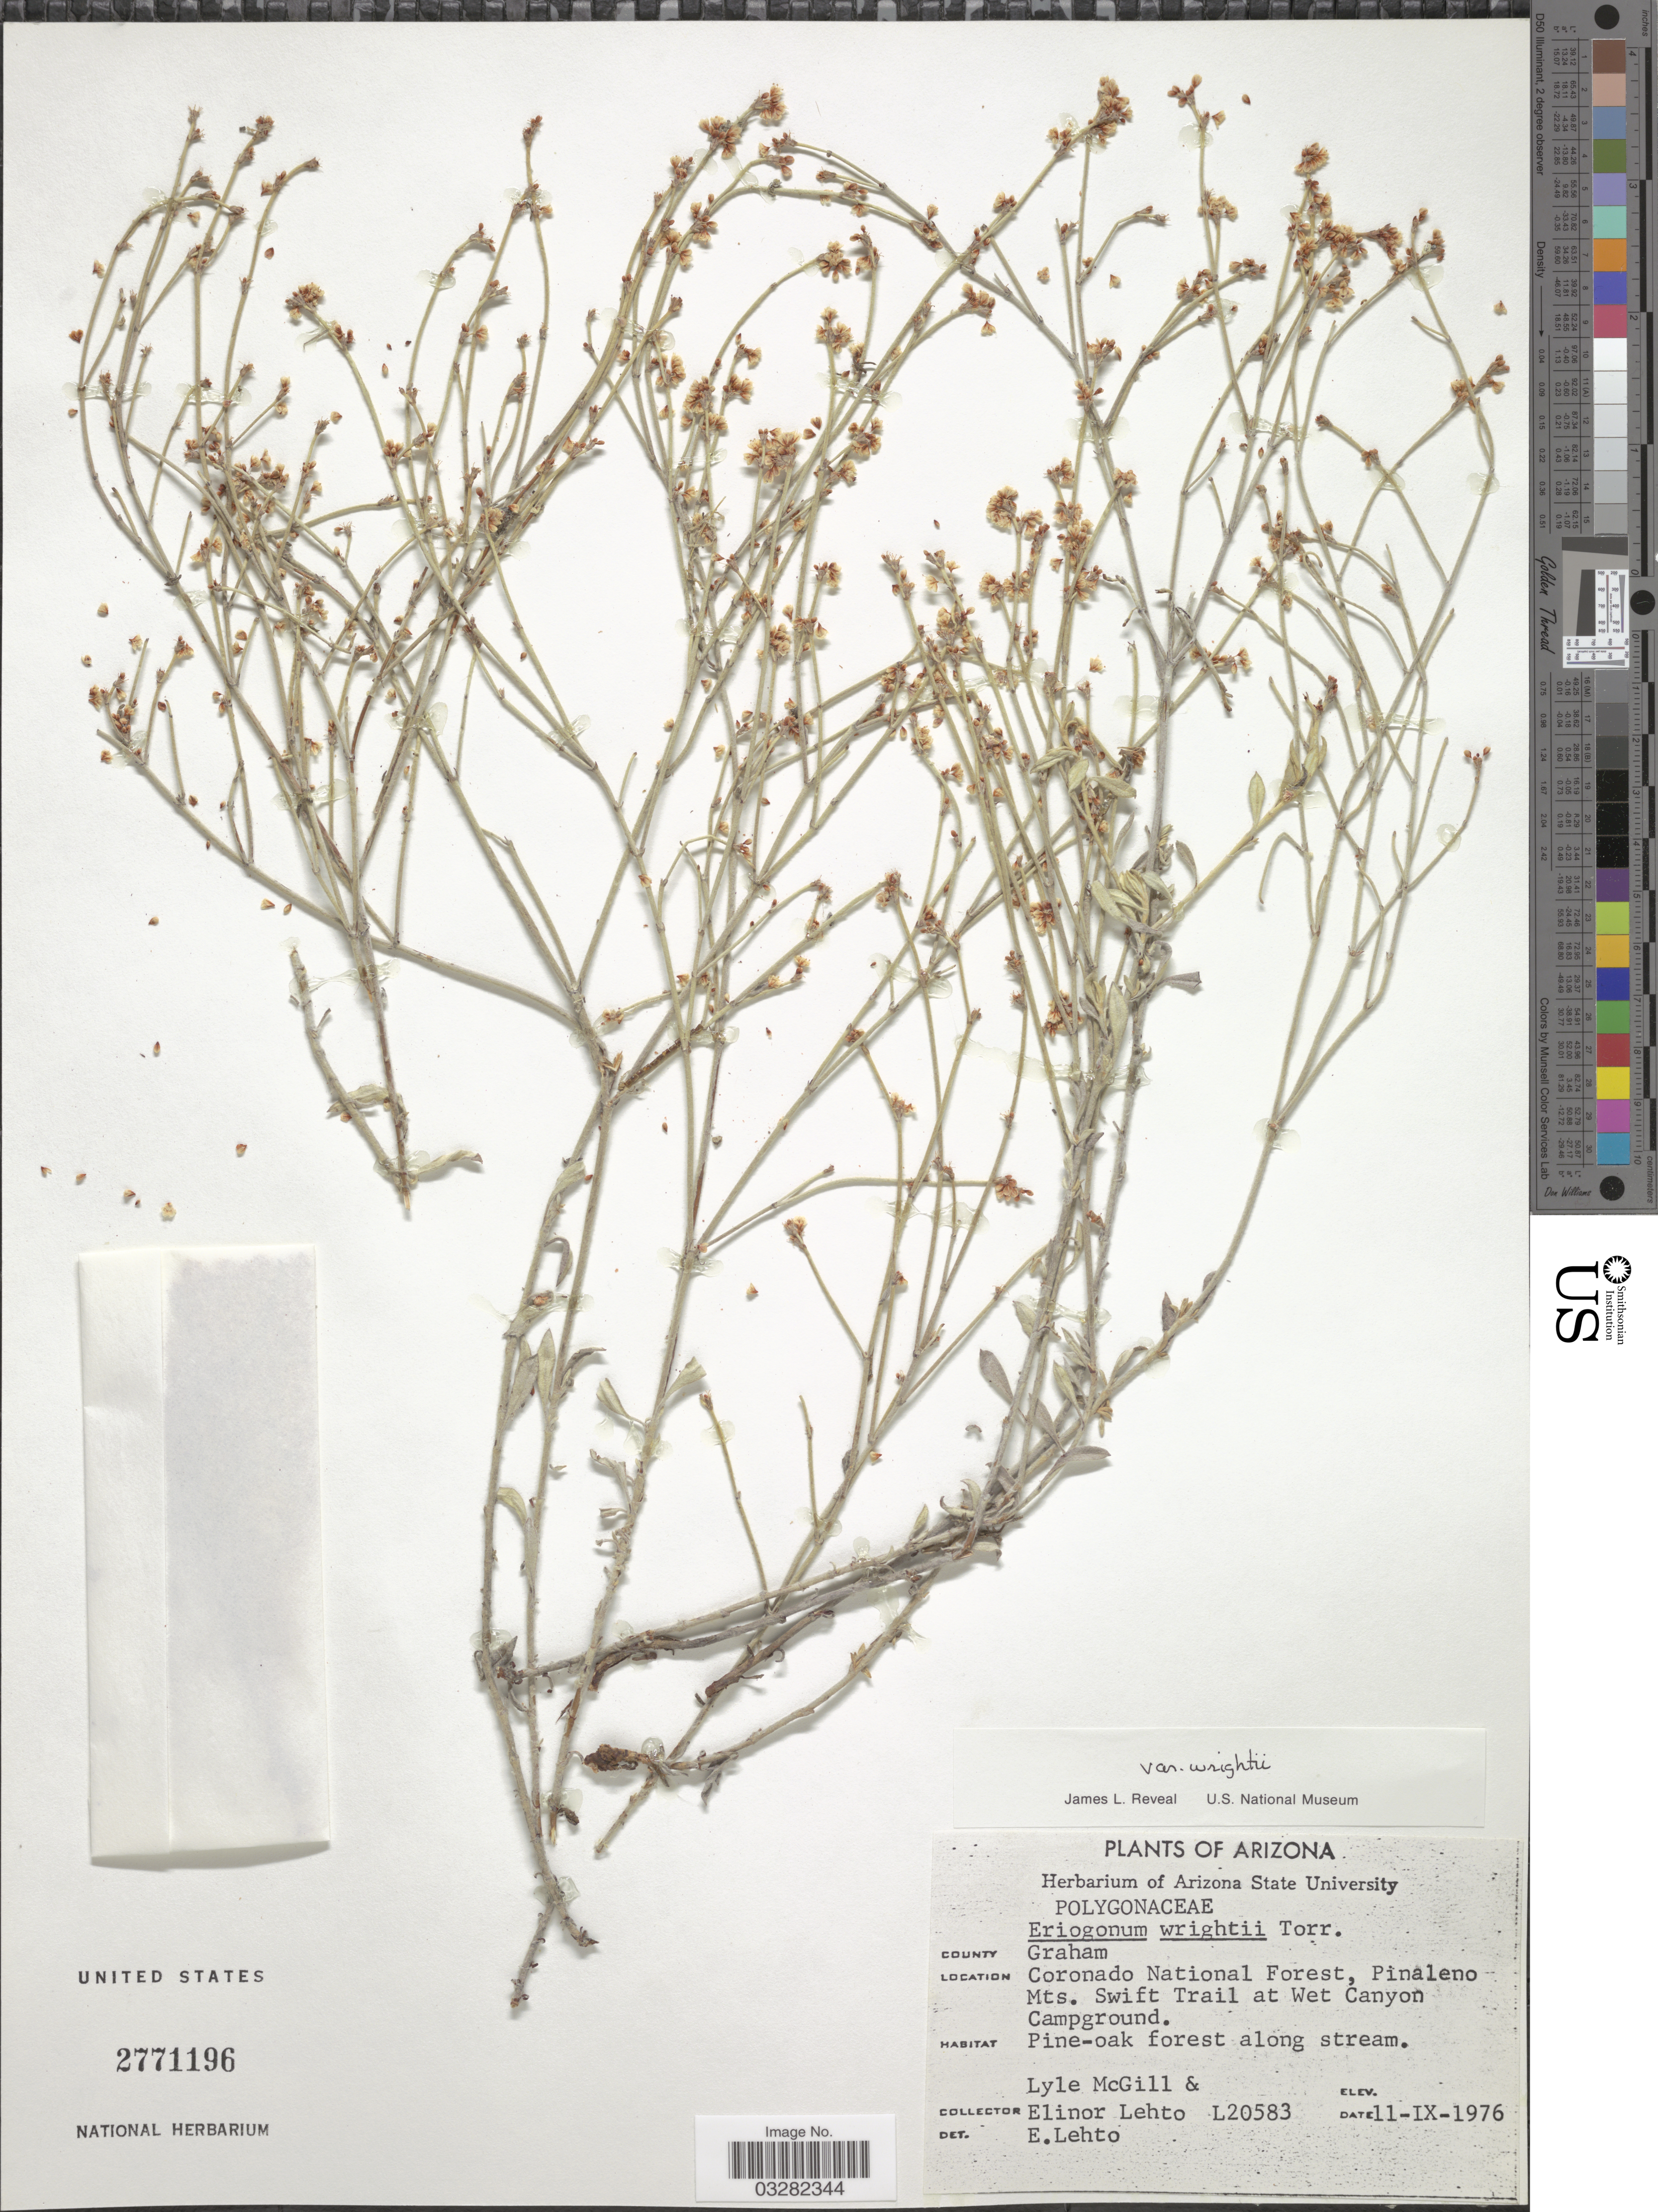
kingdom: Plantae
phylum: Tracheophyta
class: Magnoliopsida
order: Caryophyllales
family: Polygonaceae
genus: Eriogonum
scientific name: Eriogonum wrightii var. wrightii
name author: Torr. ex Benth.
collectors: L. McGill & E. Lehto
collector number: L20583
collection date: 1976-09-11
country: United States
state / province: Arizona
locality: County Graham. Coronado National Forest, Pinaleno Mts. Swift Trail at Wet Canyon Campground.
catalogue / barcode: US 2771196